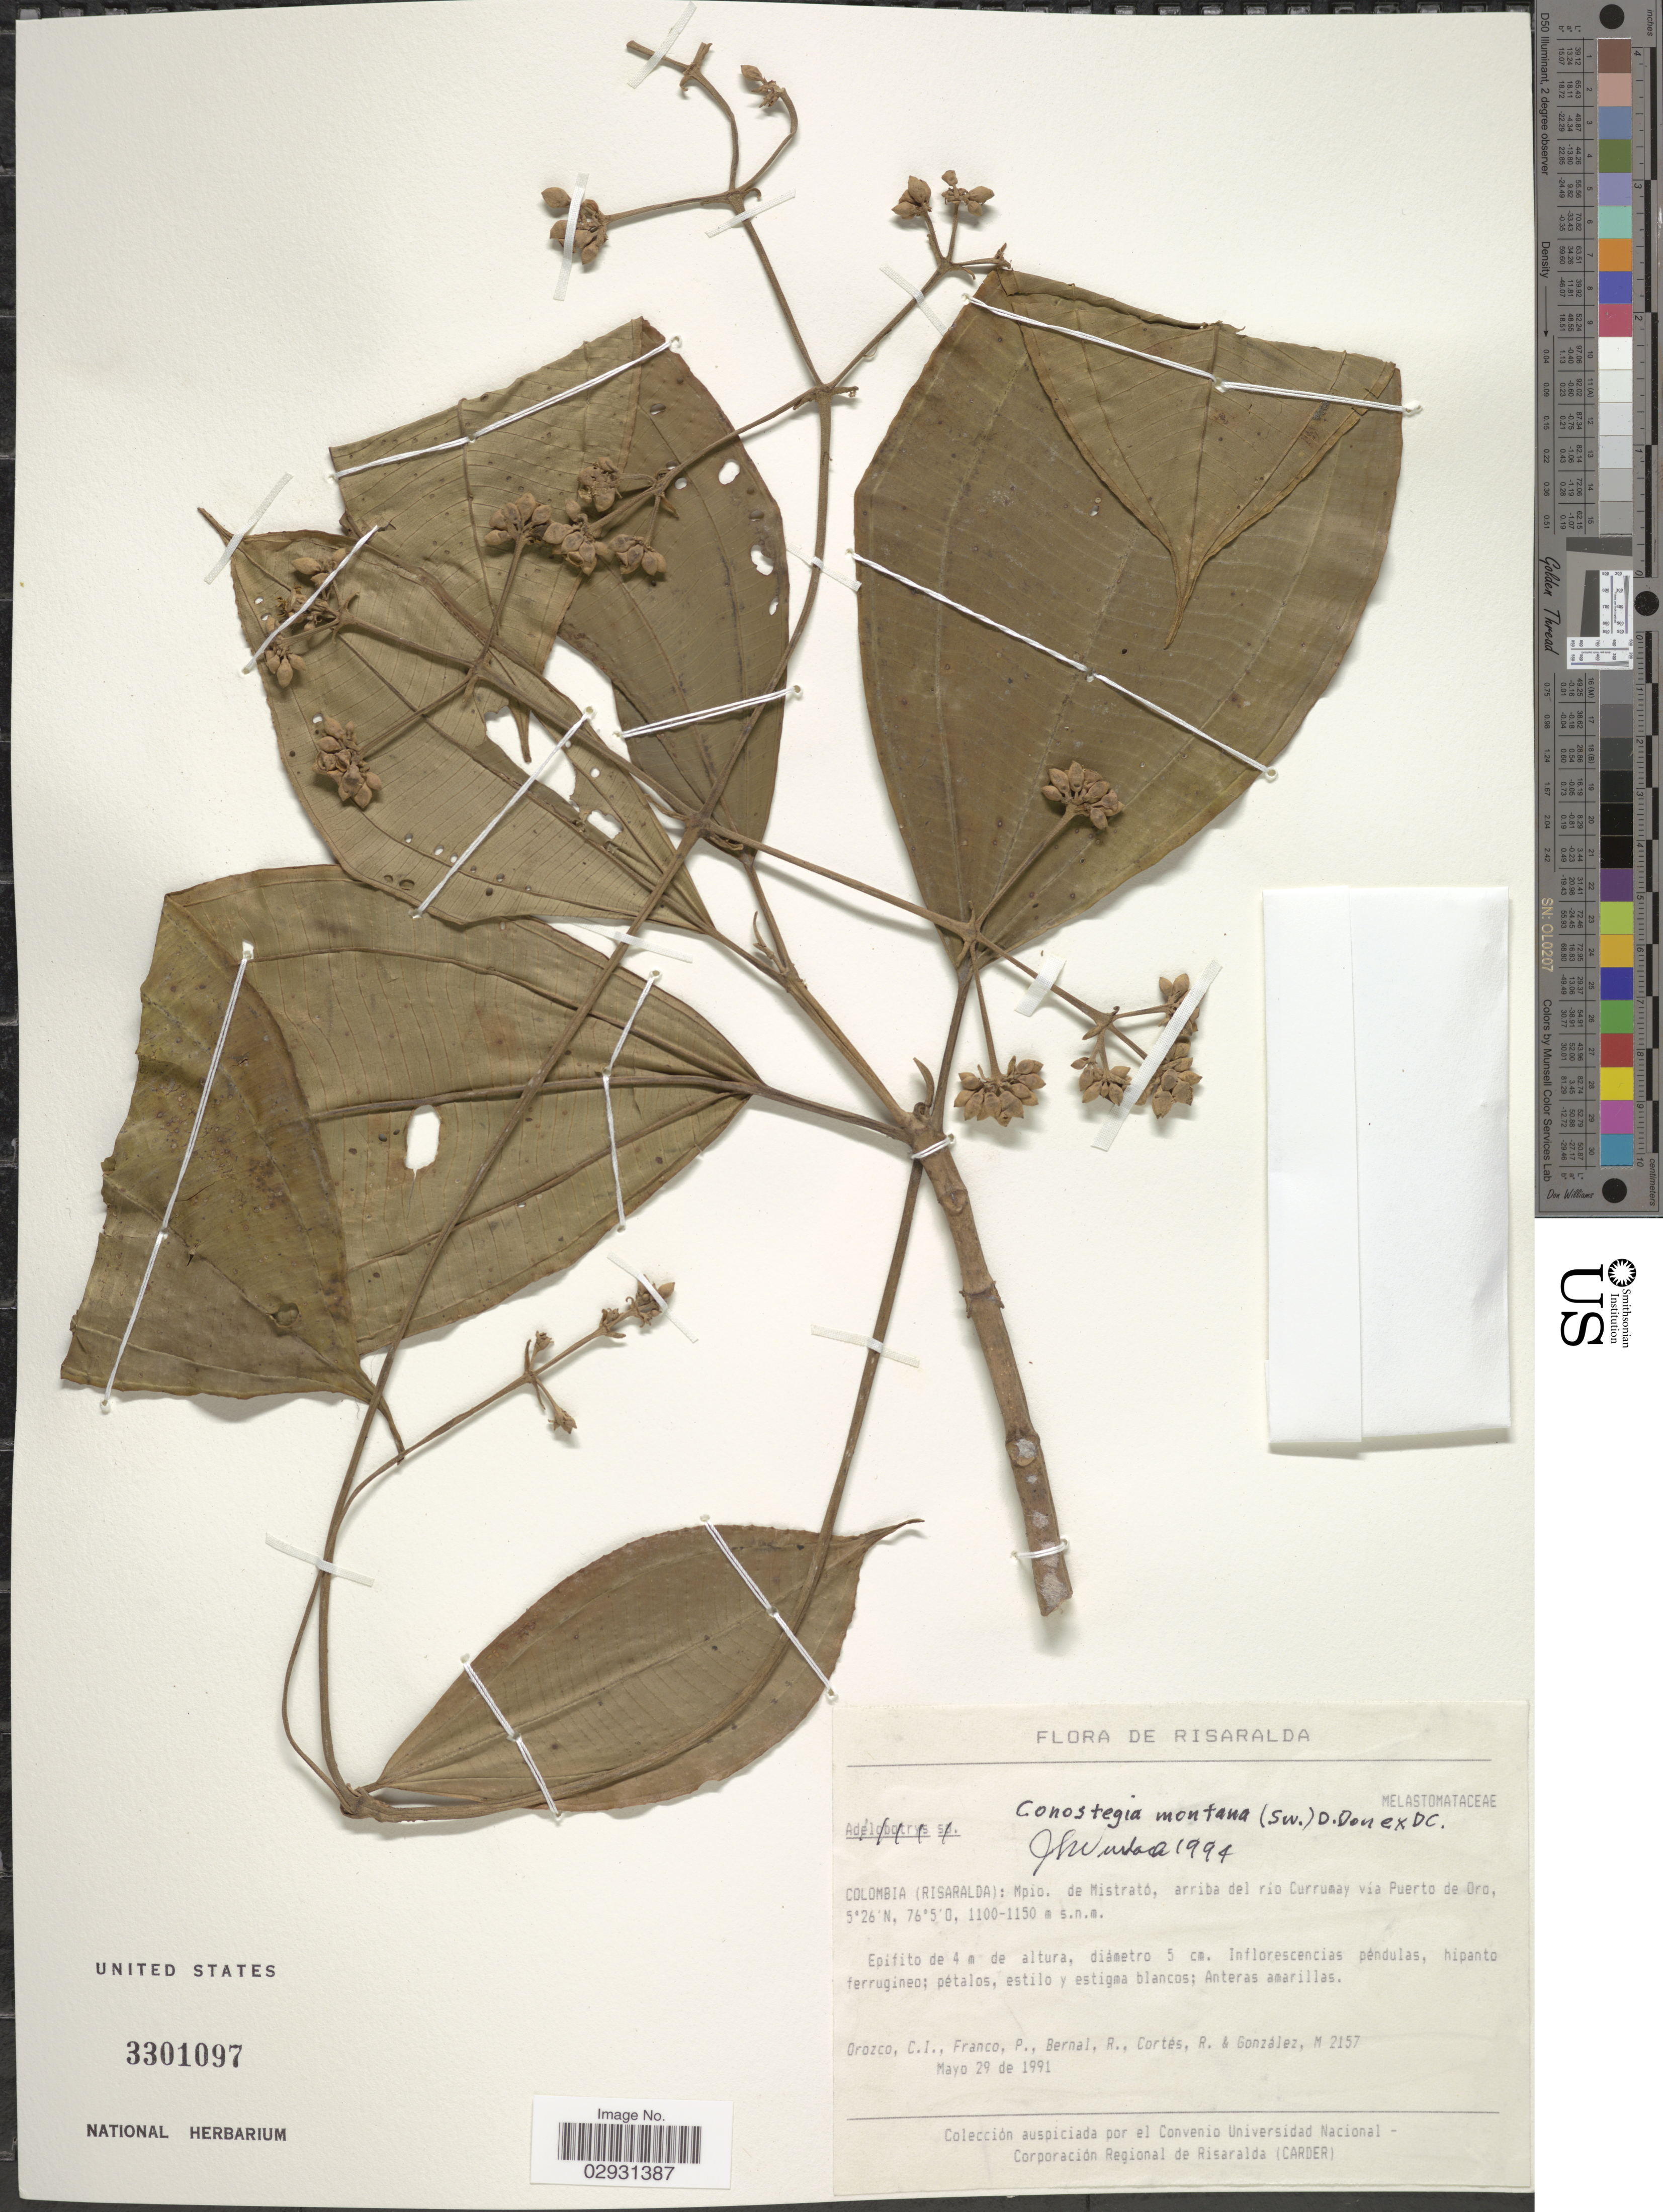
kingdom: Plantae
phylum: Tracheophyta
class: Magnoliopsida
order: Myrtales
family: Melastomataceae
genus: Conostegia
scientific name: Conostegia montana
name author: (Sw.) D. Don ex DC.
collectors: C. I. Orozco, P. Franco, R. Bernal, R. Cortés & M. González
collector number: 2157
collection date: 1991-05-29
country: Colombia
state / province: Risaralda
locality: Mpio. de Mistrató, arriba del rio Currumay vía Puerto de Oro.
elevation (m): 1100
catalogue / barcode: US 3301097